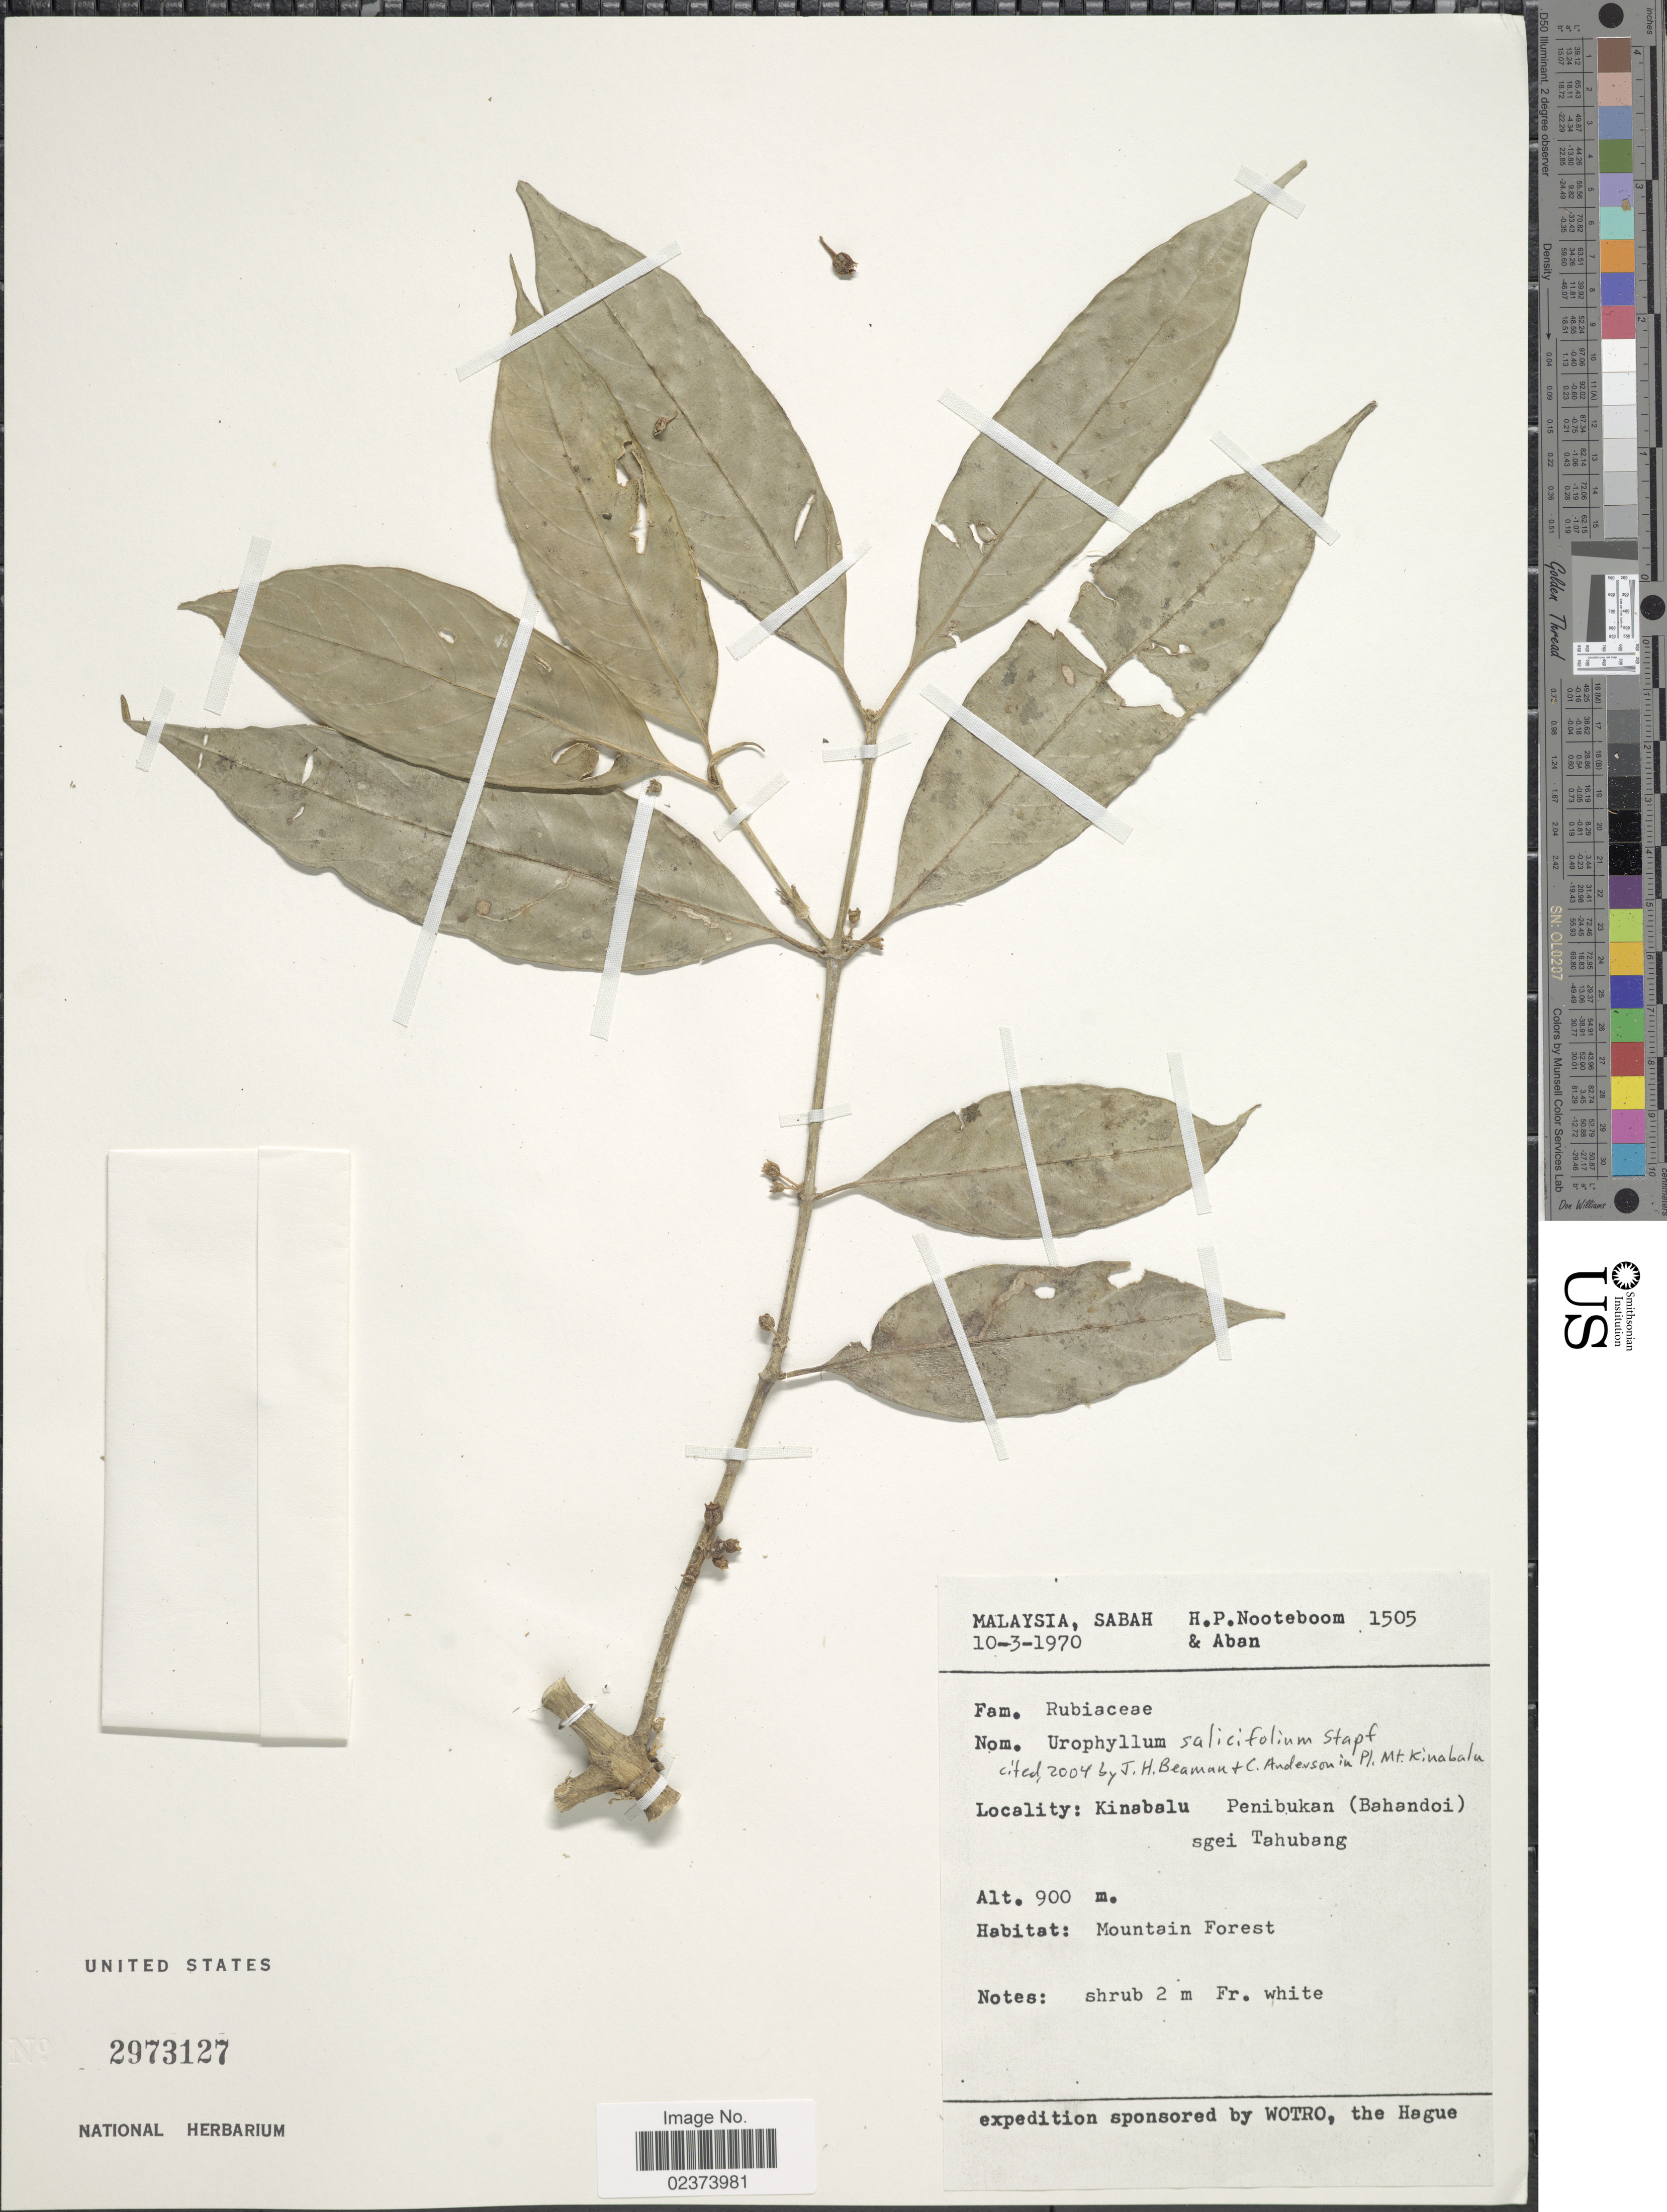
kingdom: Plantae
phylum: Tracheophyta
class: Magnoliopsida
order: Gentianales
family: Rubiaceae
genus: Urophyllum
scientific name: Urophyllum salicifolium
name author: Stapf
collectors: H. P. Nooteboom & -- Aben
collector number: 1505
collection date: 1970-03-10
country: Malaysia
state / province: Sabah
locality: Kinabalu Penibukan (Bahandoi) sgei Tahubang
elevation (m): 900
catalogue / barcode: US 2973127